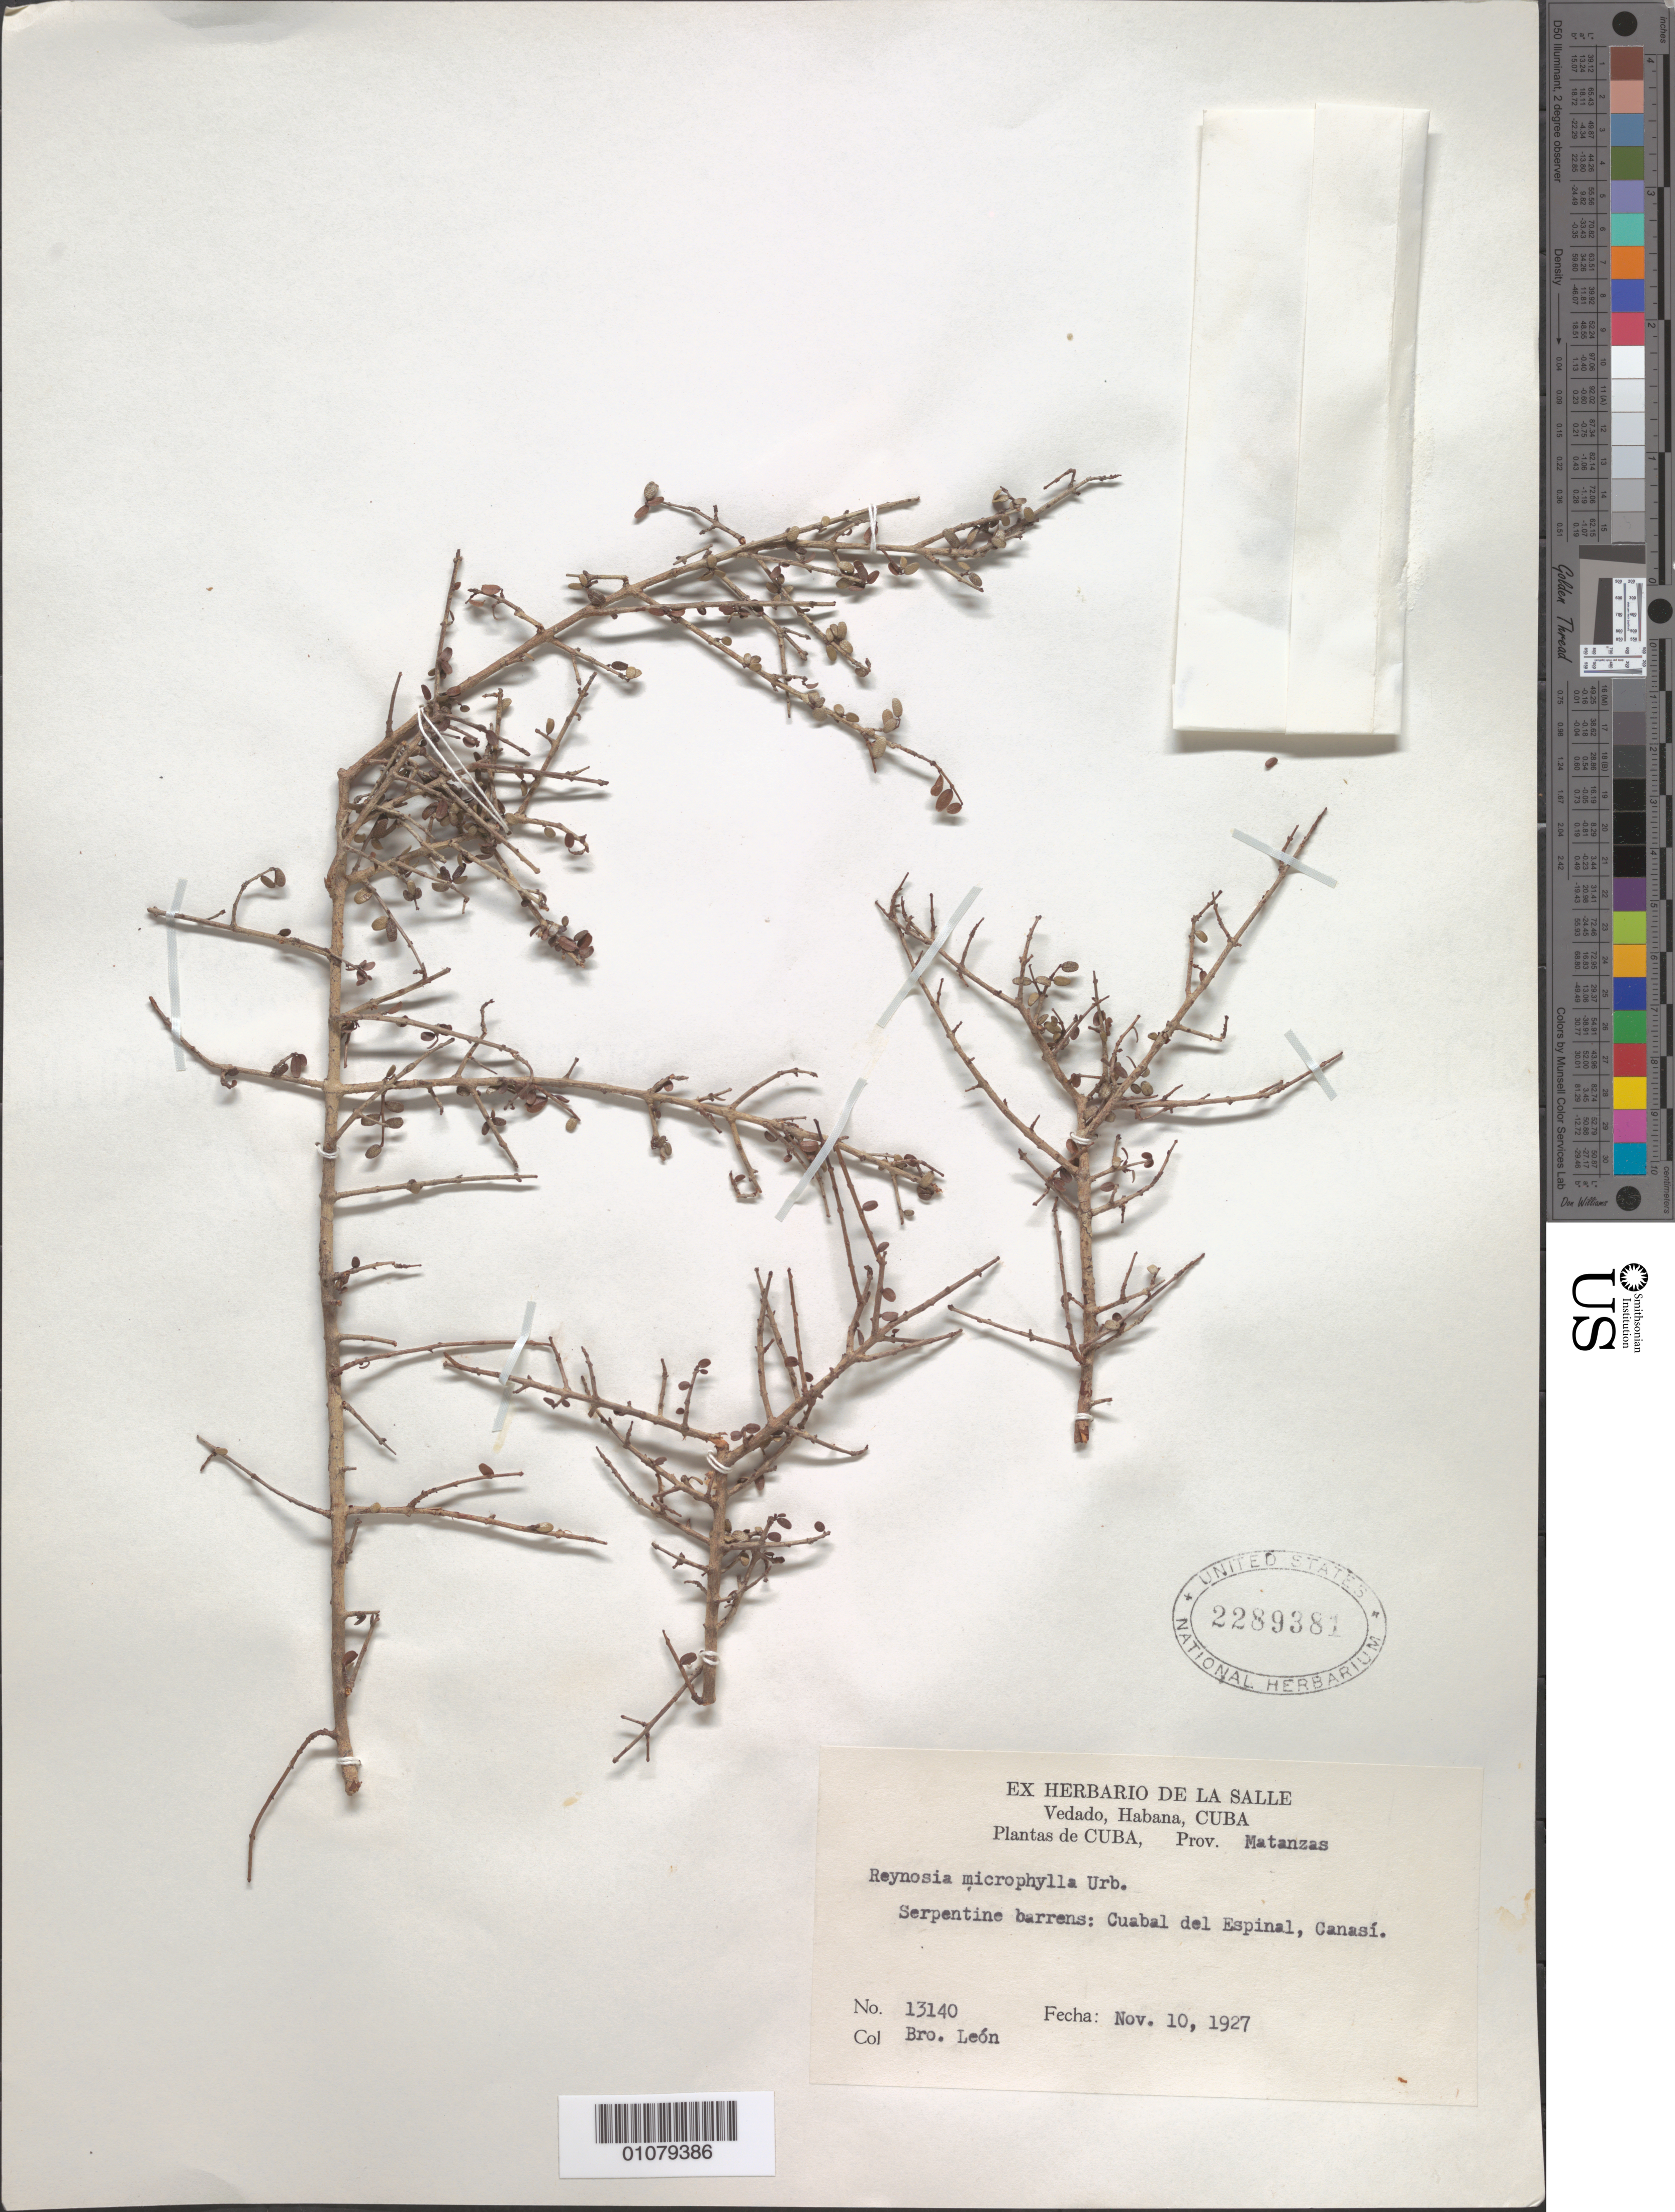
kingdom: Plantae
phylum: Tracheophyta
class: Magnoliopsida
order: Rosales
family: Rhamnaceae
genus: Reynosia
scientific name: Reynosia microphylla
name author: Ekman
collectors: Bro. León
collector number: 13140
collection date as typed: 10 Nov 1927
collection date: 1927-11-10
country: Cuba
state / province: Matanzas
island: Cuba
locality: Prov Matanzas Serpentine barrens: Cuabal del Espinal, Canasi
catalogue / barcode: US 2289381